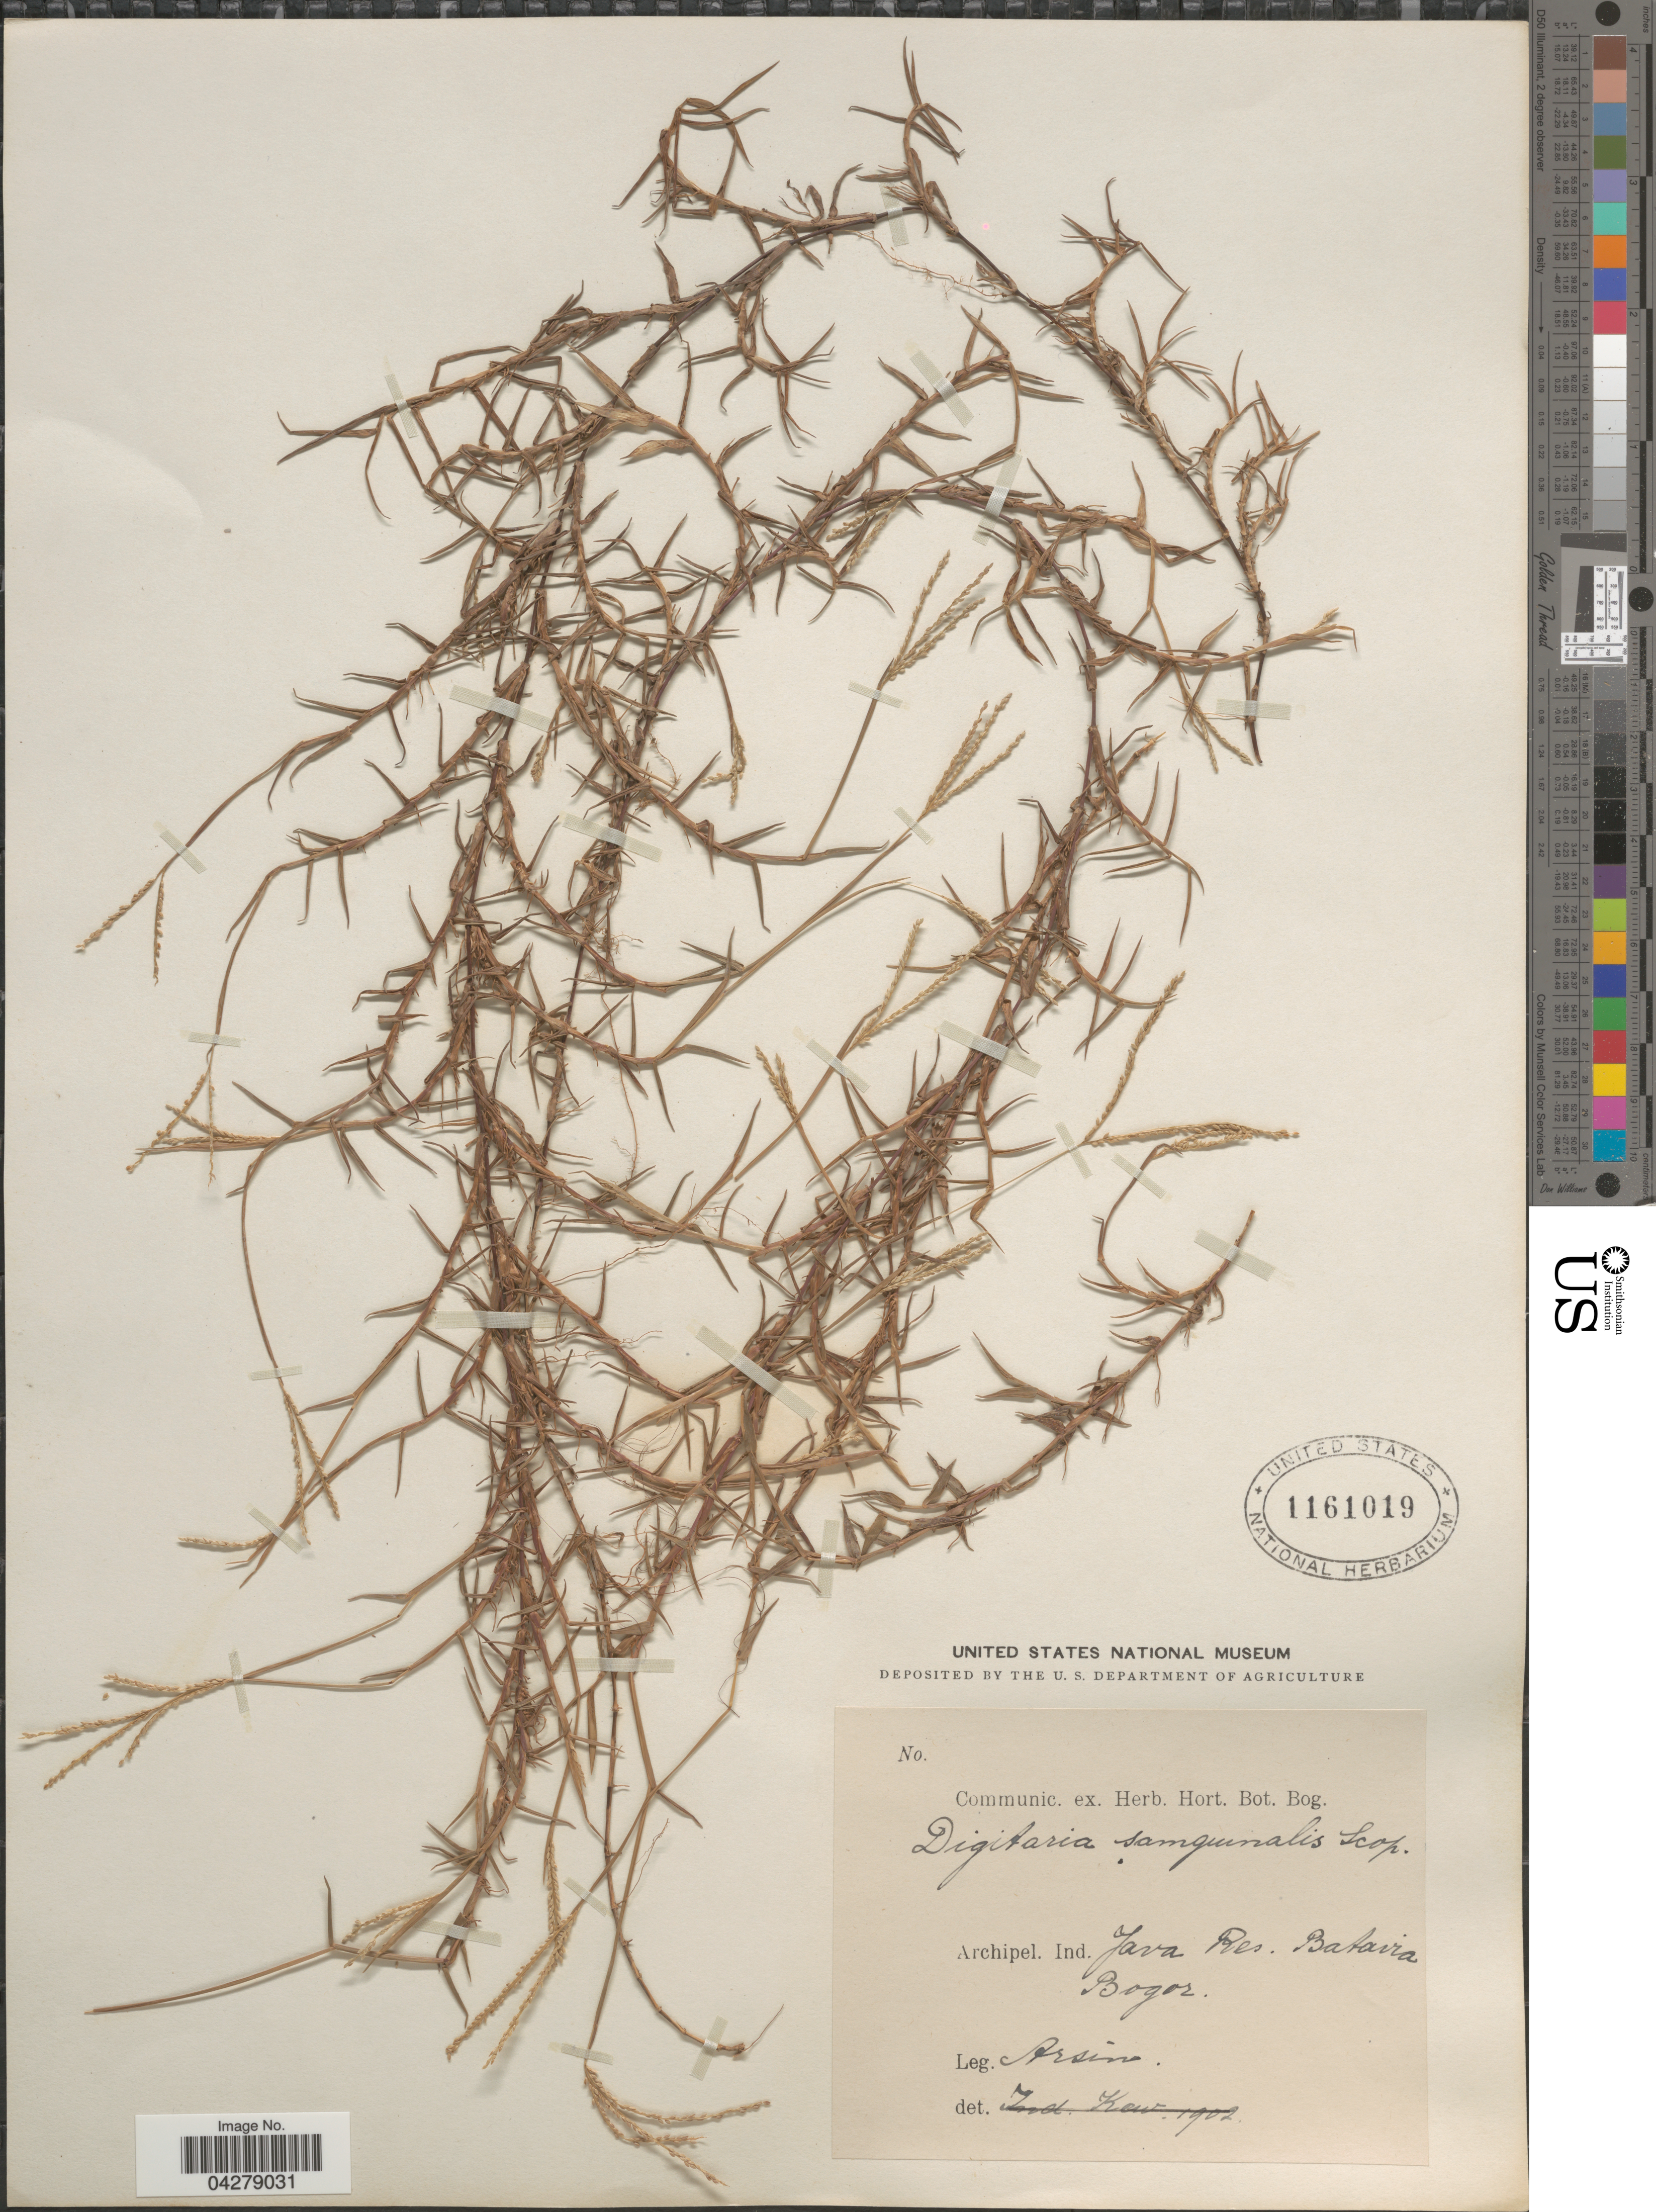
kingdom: Plantae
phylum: Tracheophyta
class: Liliopsida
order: Poales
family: Poaceae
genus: Digitaria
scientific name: Digitaria longiflora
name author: (Retz.) Pers.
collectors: Arsine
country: Indonesia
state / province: Java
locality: Archipel. Ind. Java Res. Batavia Bogor.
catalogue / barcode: US 1161019